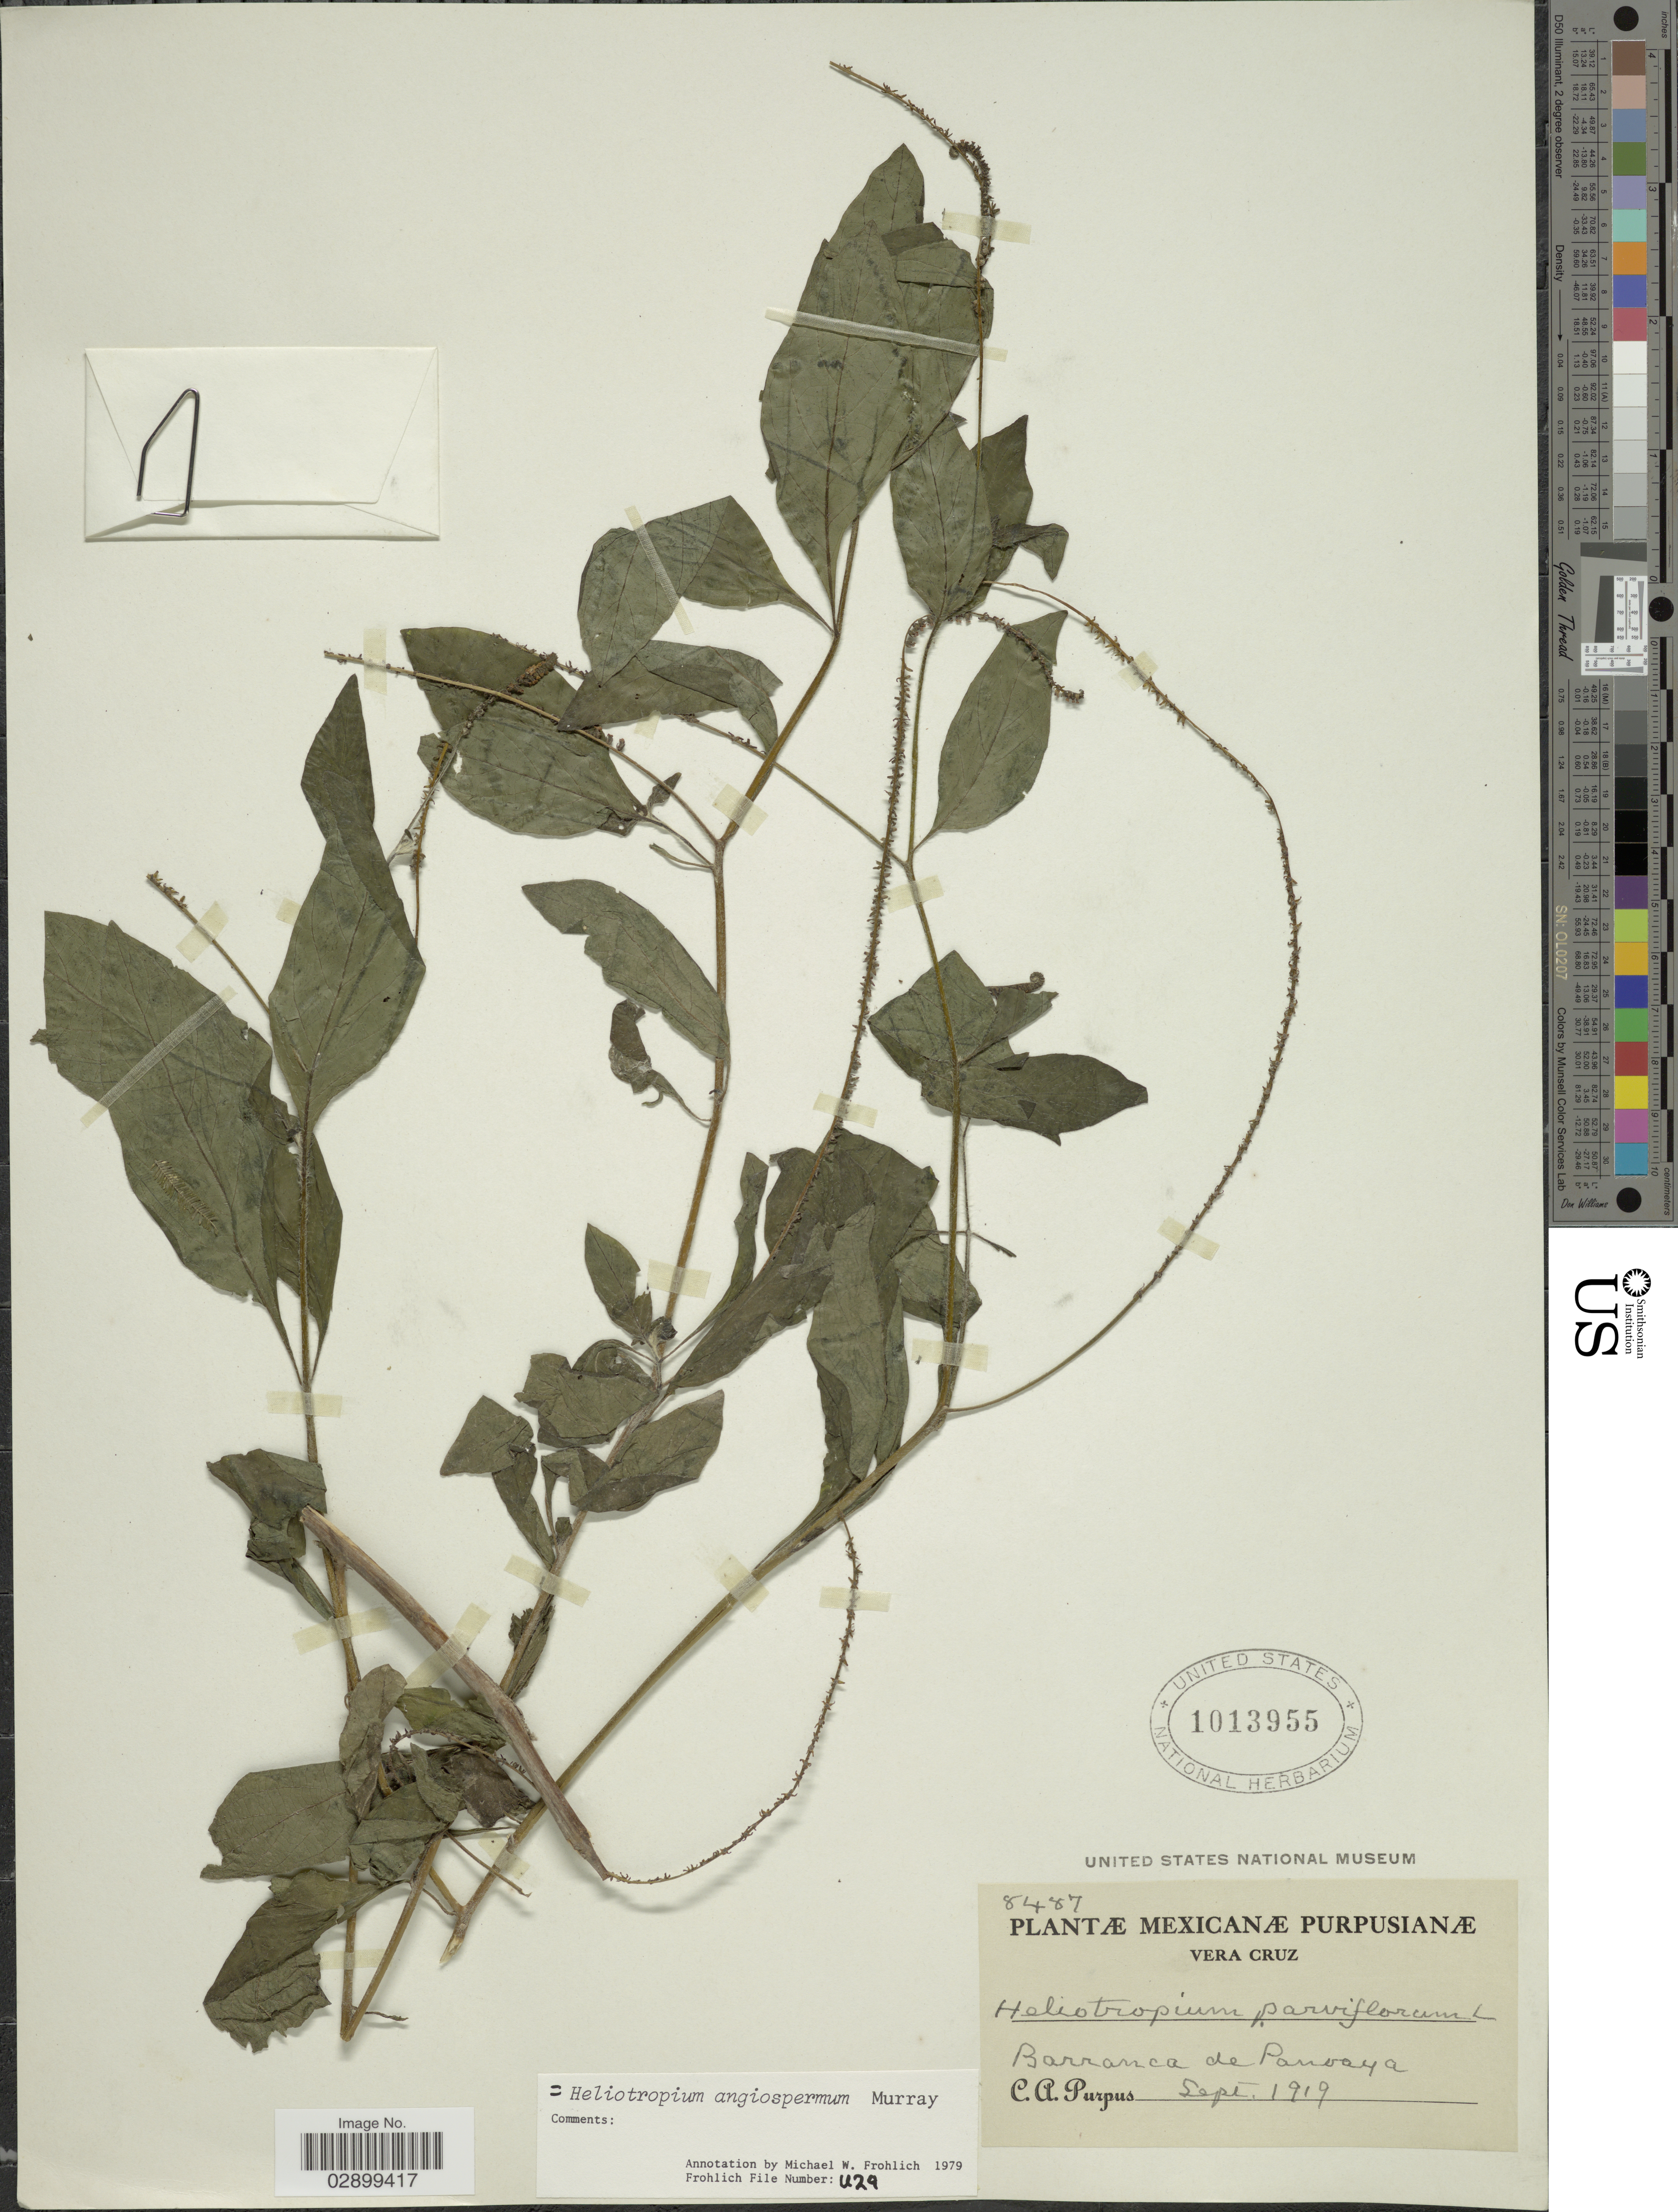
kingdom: Plantae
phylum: Tracheophyta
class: Magnoliopsida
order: Boraginales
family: Heliotropiaceae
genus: Heliotropium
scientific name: Heliotropium angiospermum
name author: Murray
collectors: C. A. Purpus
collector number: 8487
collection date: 1919-09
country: Mexico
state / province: Veracruz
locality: Vera Cruz. Barranca de Panoaya.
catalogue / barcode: US 1013955